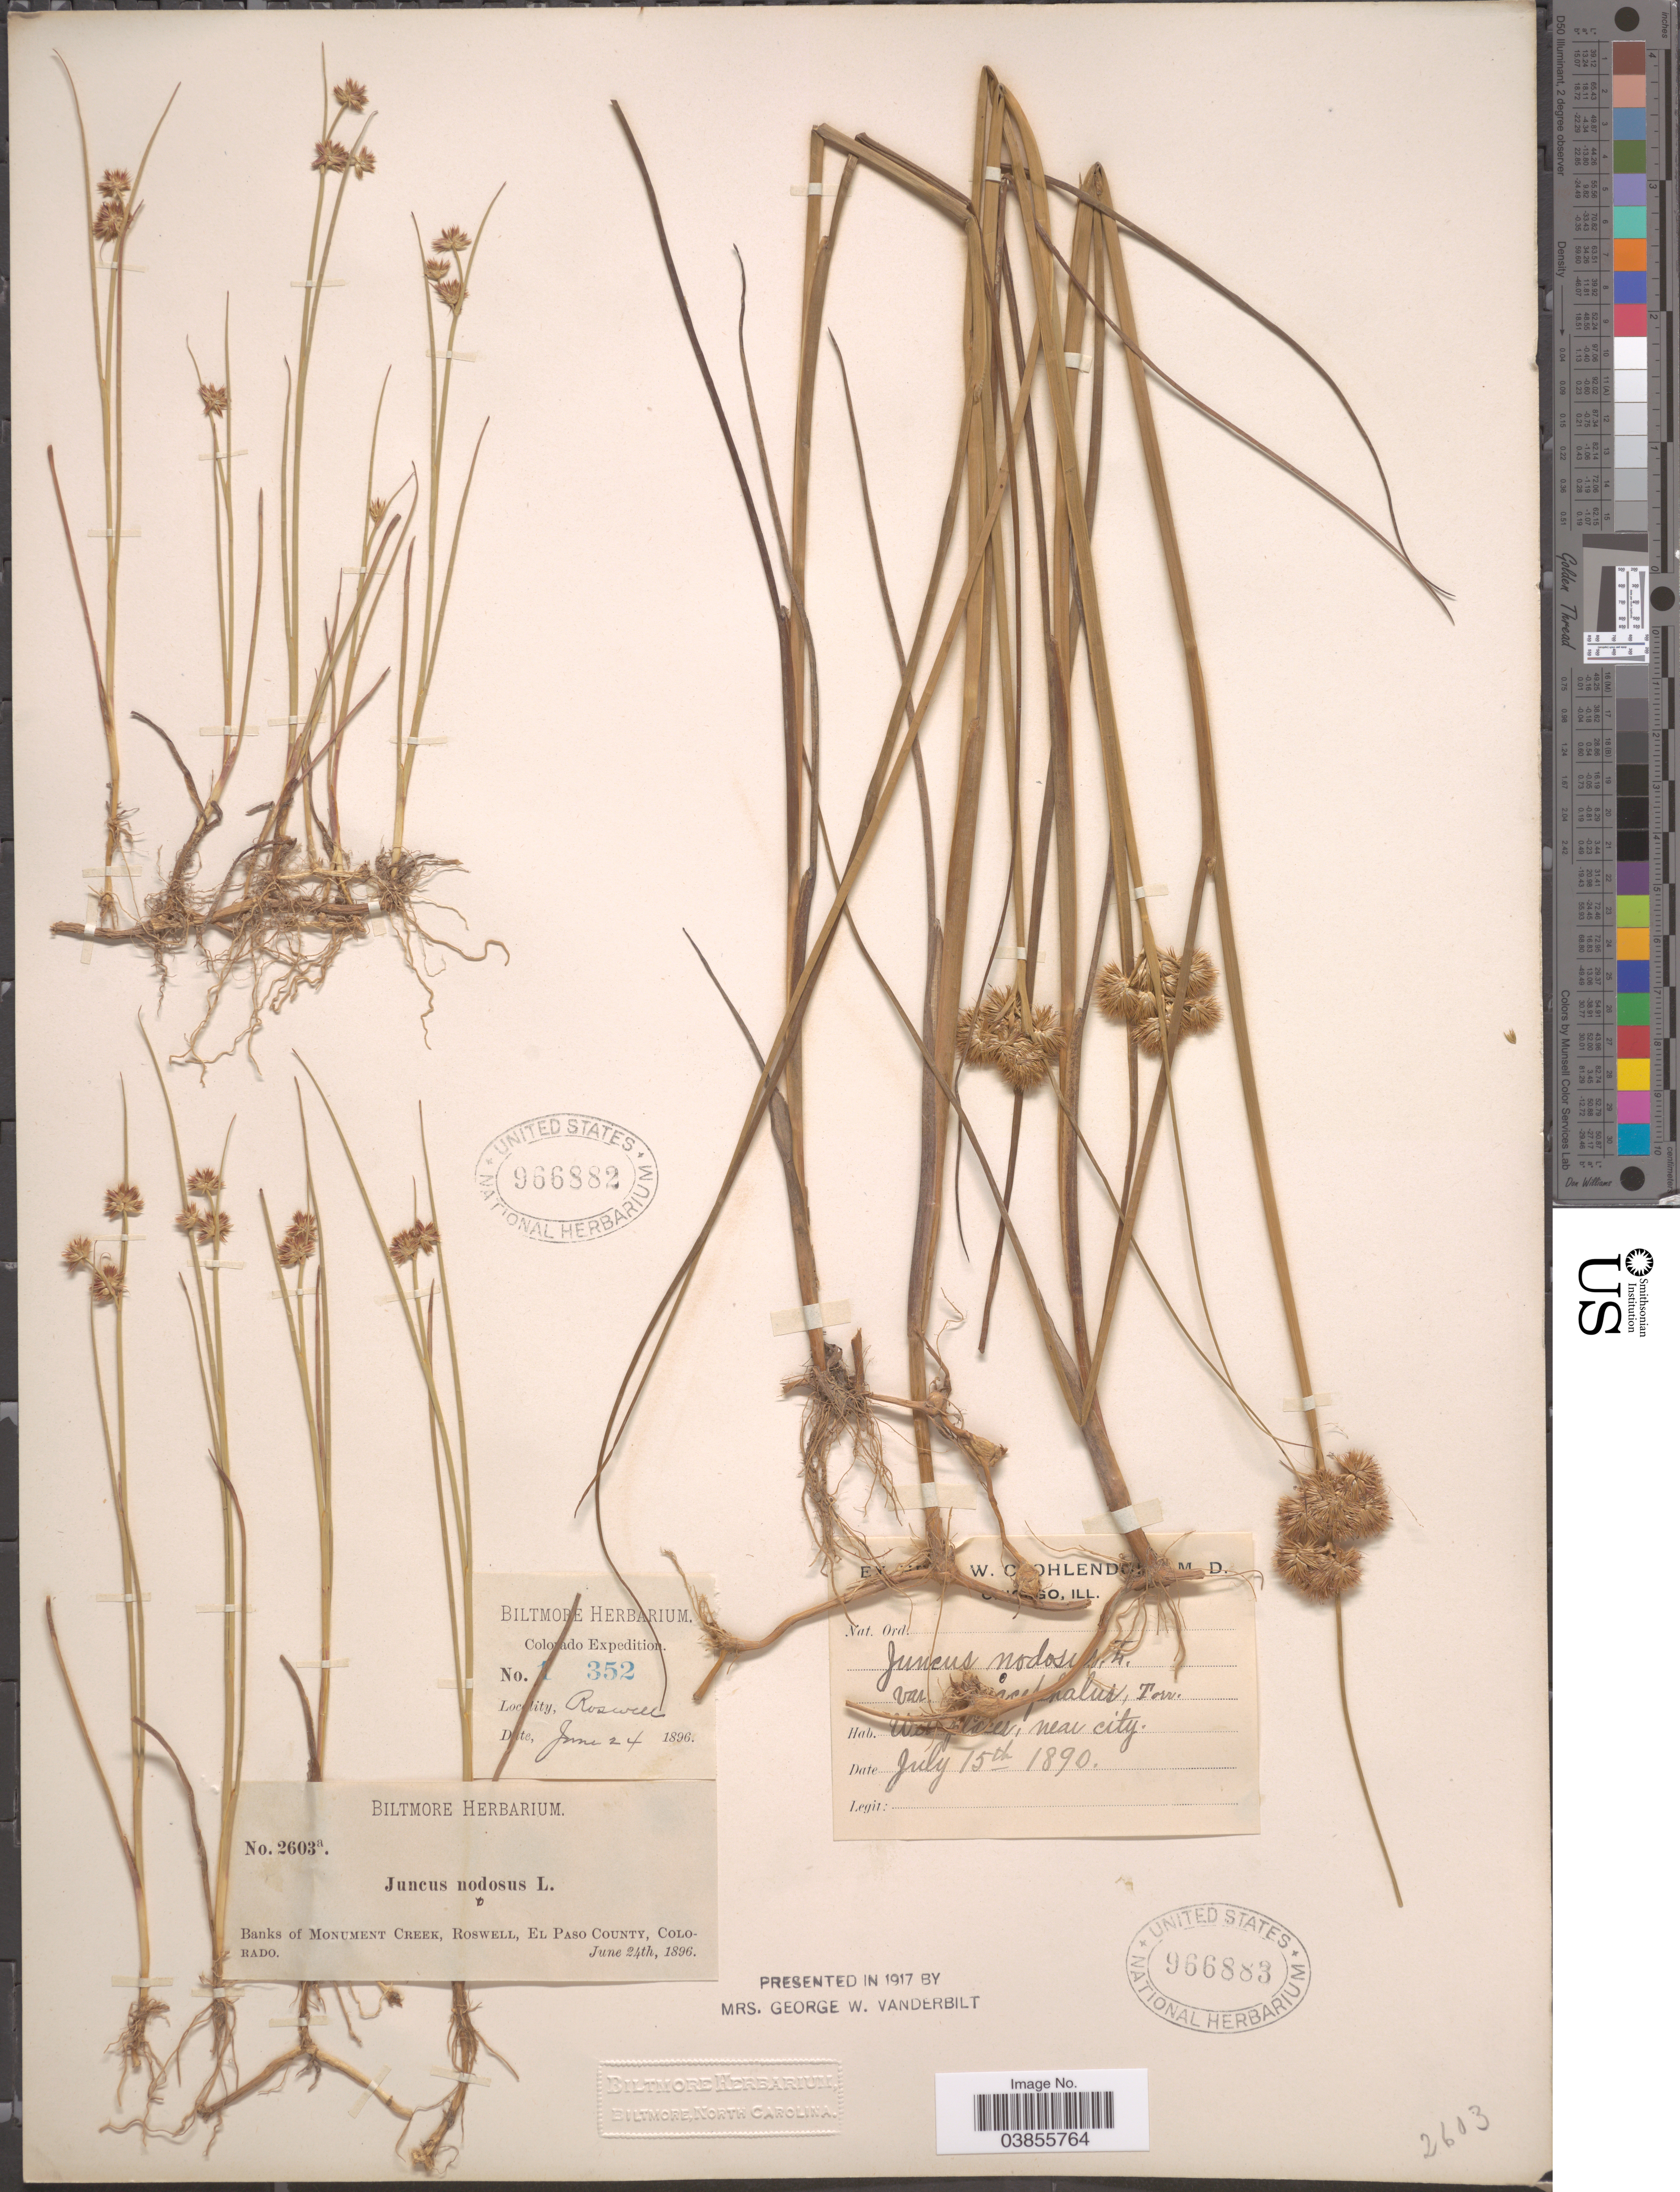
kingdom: Plantae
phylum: Tracheophyta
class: Liliopsida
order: Poales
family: Juncaceae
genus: Juncus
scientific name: Juncus nodosus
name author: L.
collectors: ex herb. W. C. Ohlendorf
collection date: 1890-07-15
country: United States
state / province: Illinois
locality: Chicago, Wet places, near City.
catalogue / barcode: US 966883